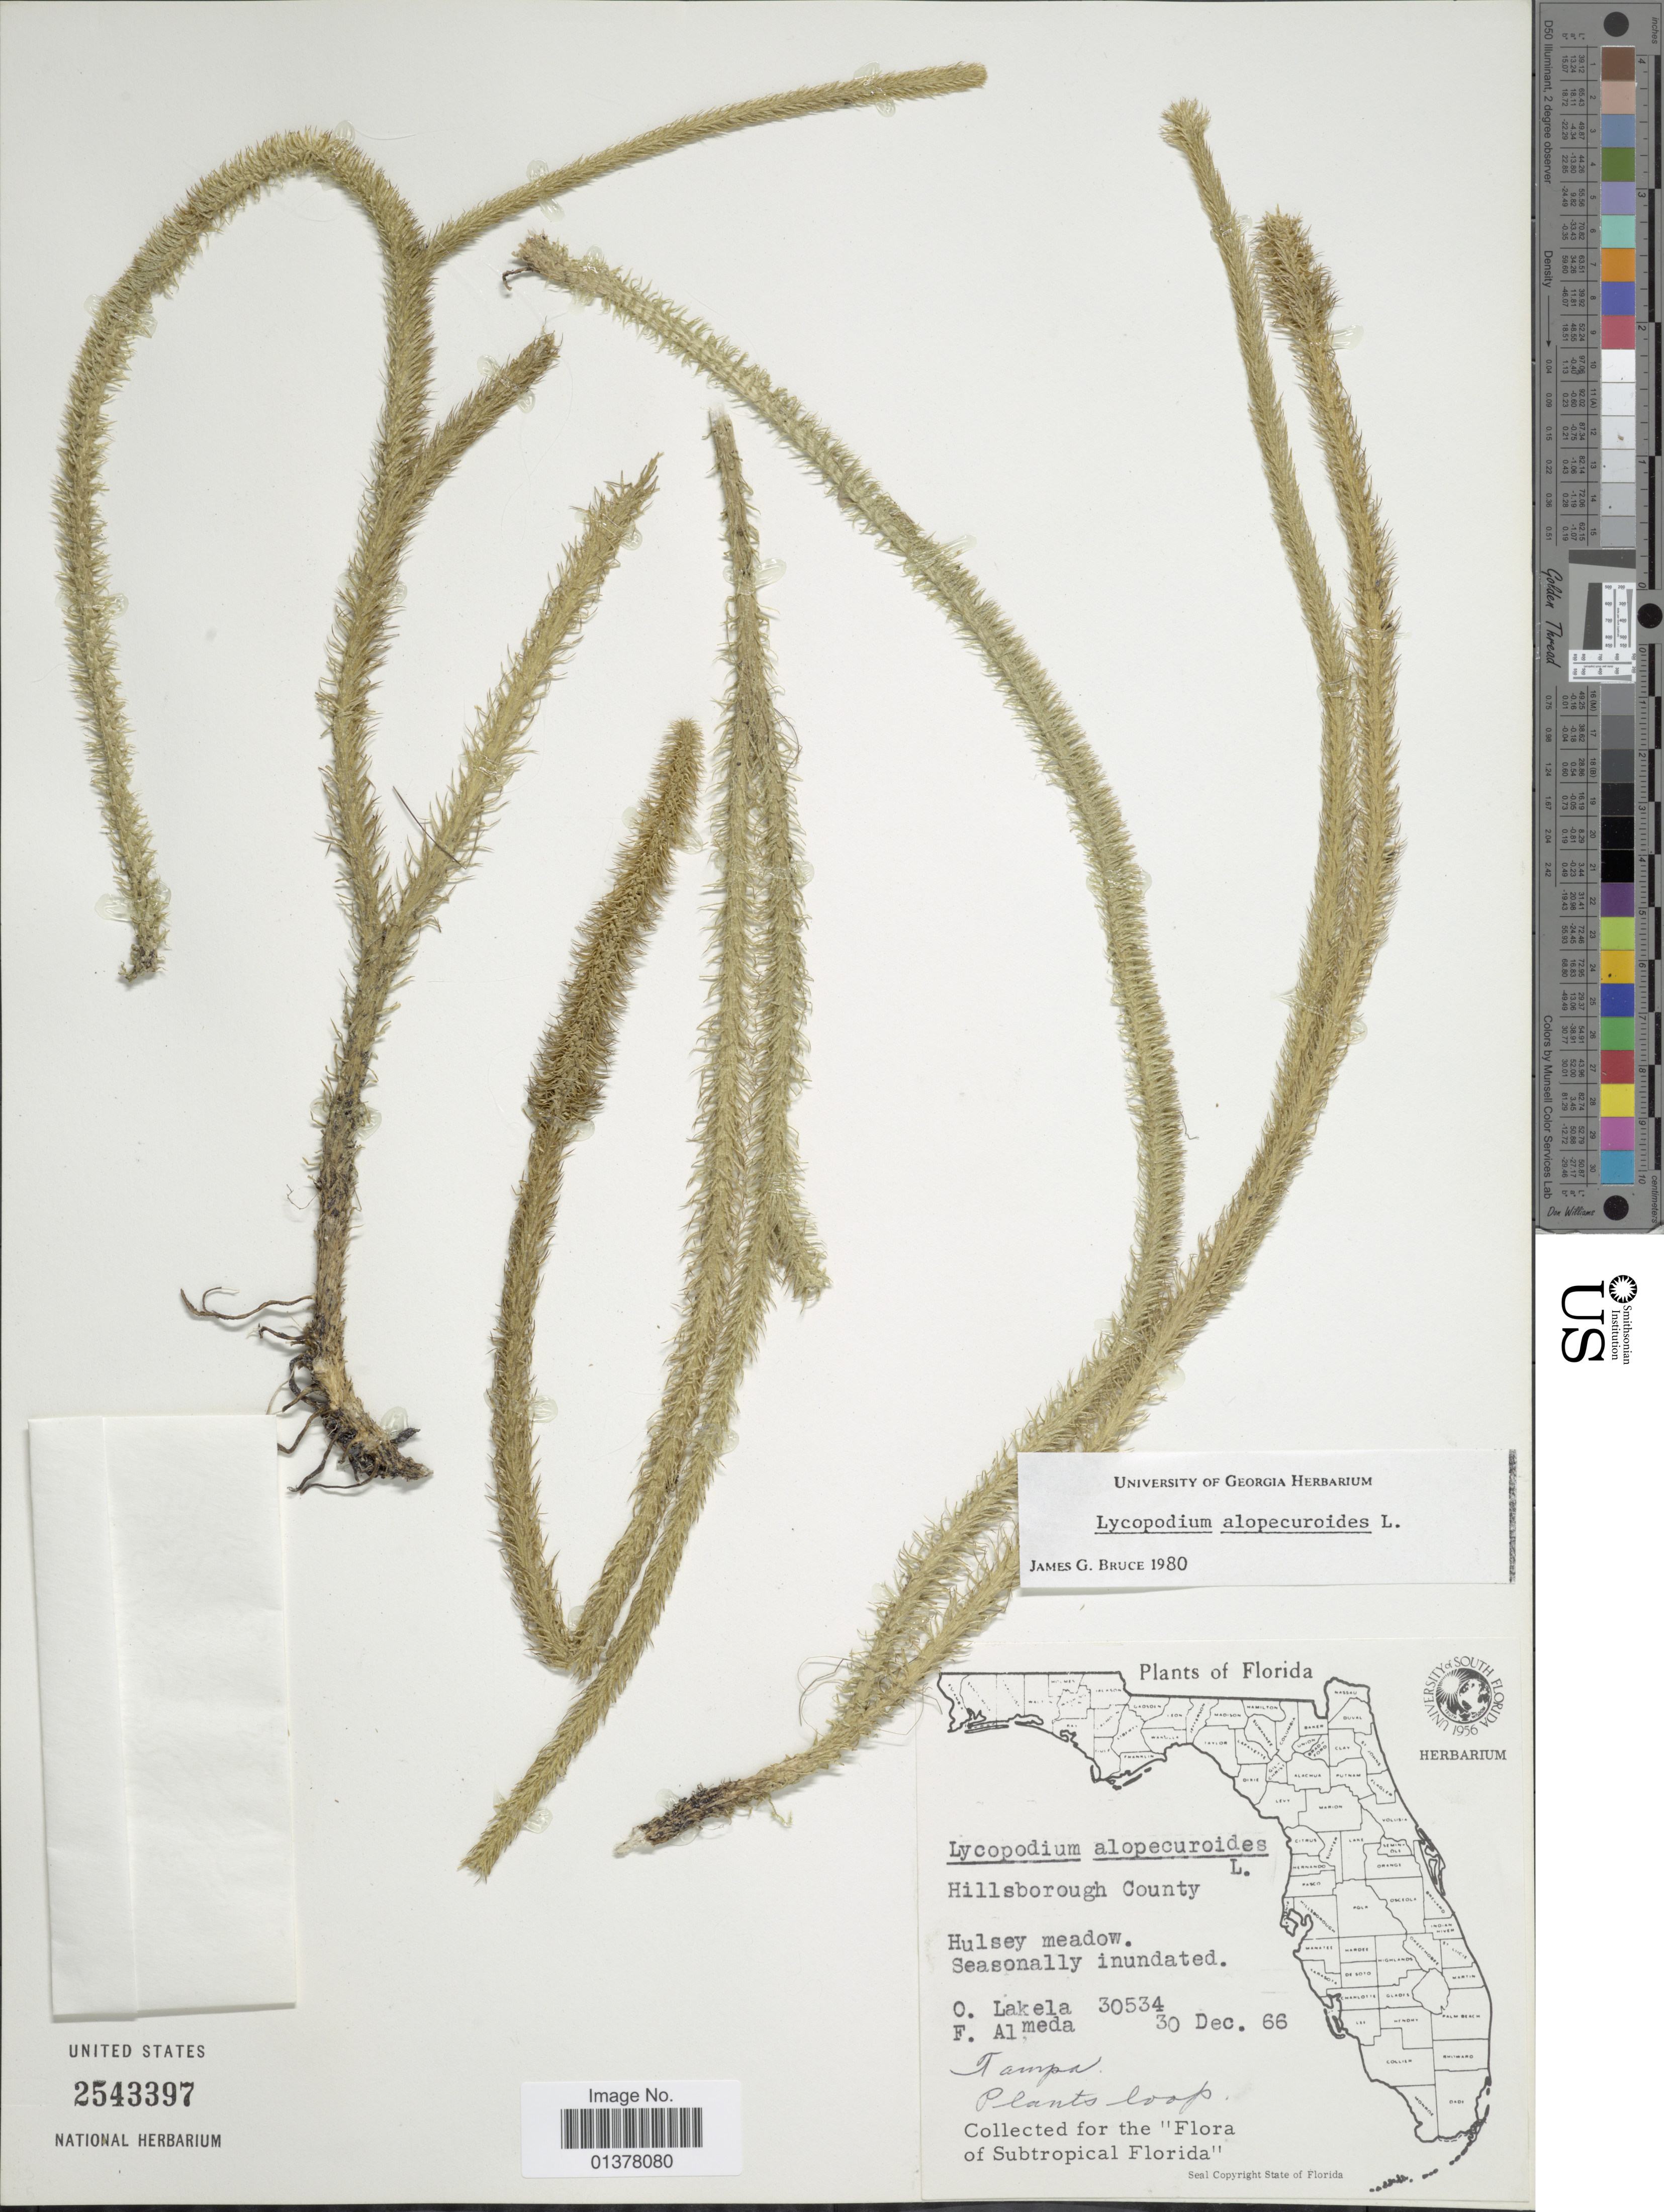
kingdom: Plantae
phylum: Tracheophyta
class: Lycopodiopsida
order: Lycopodiales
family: Lycopodiaceae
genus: Lycopodiella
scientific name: Lycopodiella alopecuroides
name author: (L.) Cranfill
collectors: O. Lakela & F. Almeda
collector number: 30534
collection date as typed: Transcribed d/m/y: 30/12/66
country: United States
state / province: Florida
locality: Hulsey meadow, Seasonally inundated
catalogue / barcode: US 2543397